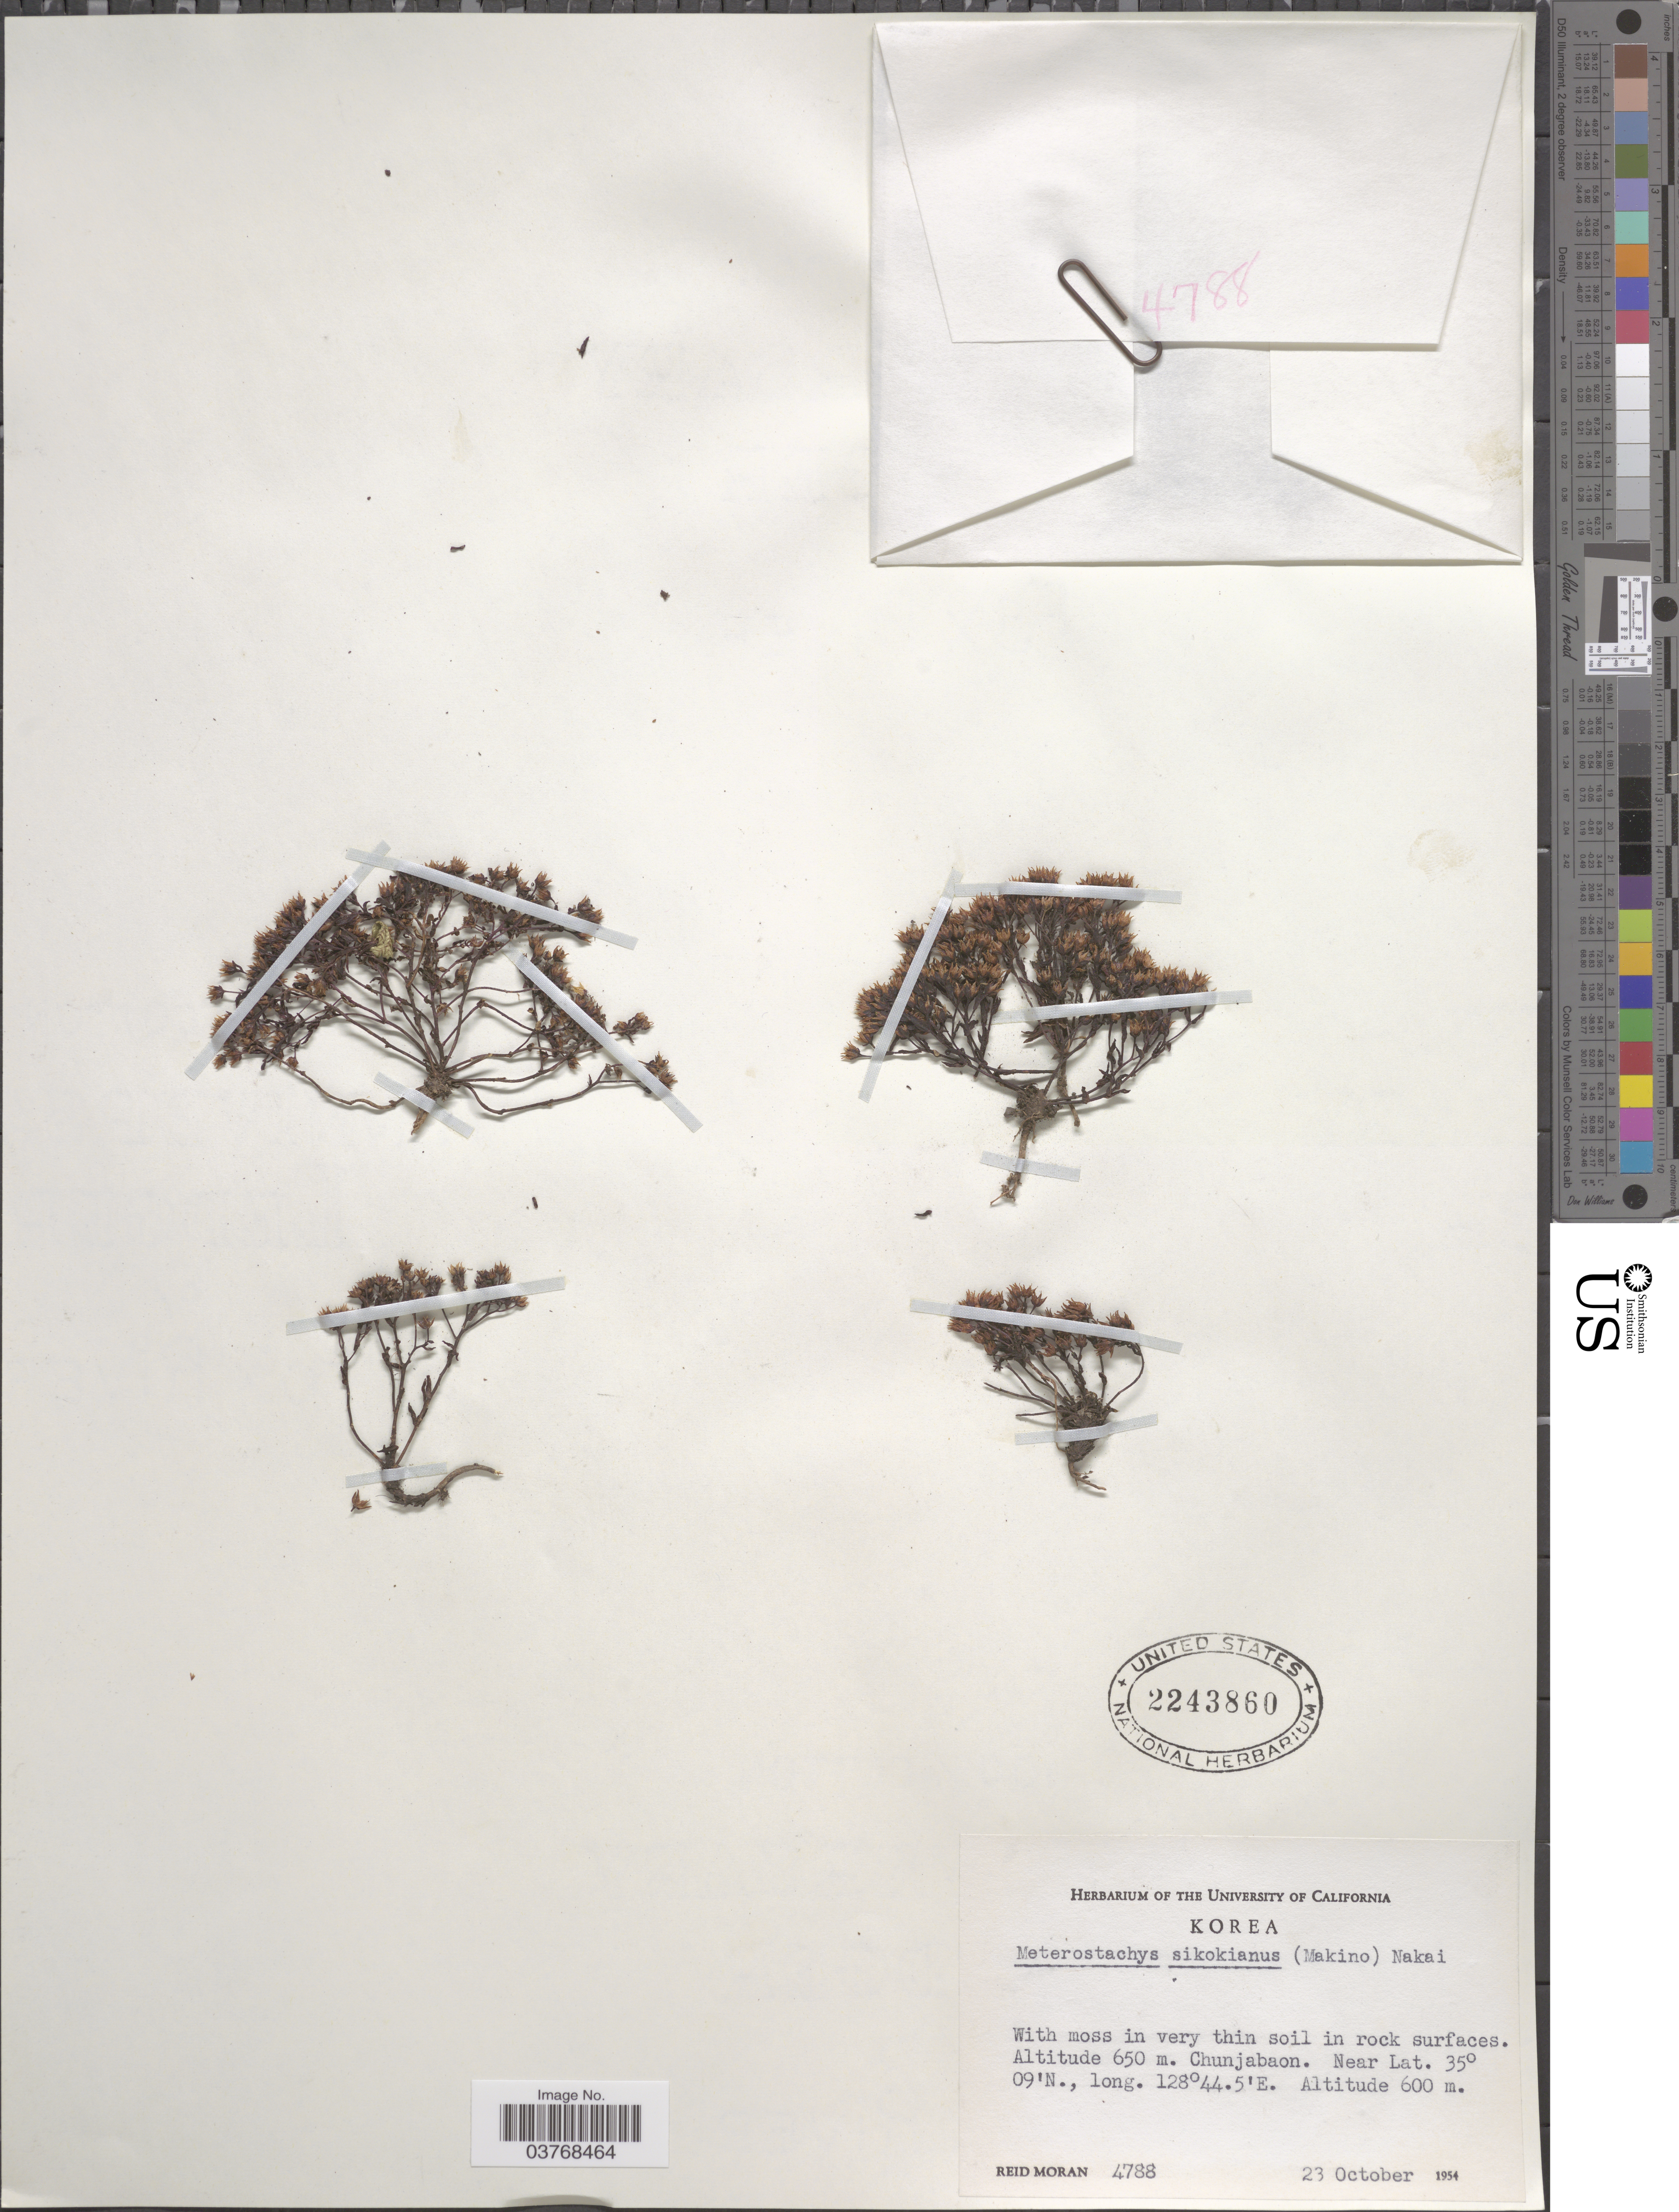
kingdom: Plantae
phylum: Tracheophyta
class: Magnoliopsida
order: Saxifragales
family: Crassulaceae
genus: Meterostachys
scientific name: Meterostachys sikokianus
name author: (Makino) Nakai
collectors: R. Moran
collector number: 4788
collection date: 1954-10-23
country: South Korea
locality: Chunjabaon.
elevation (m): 600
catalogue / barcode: US 2243860